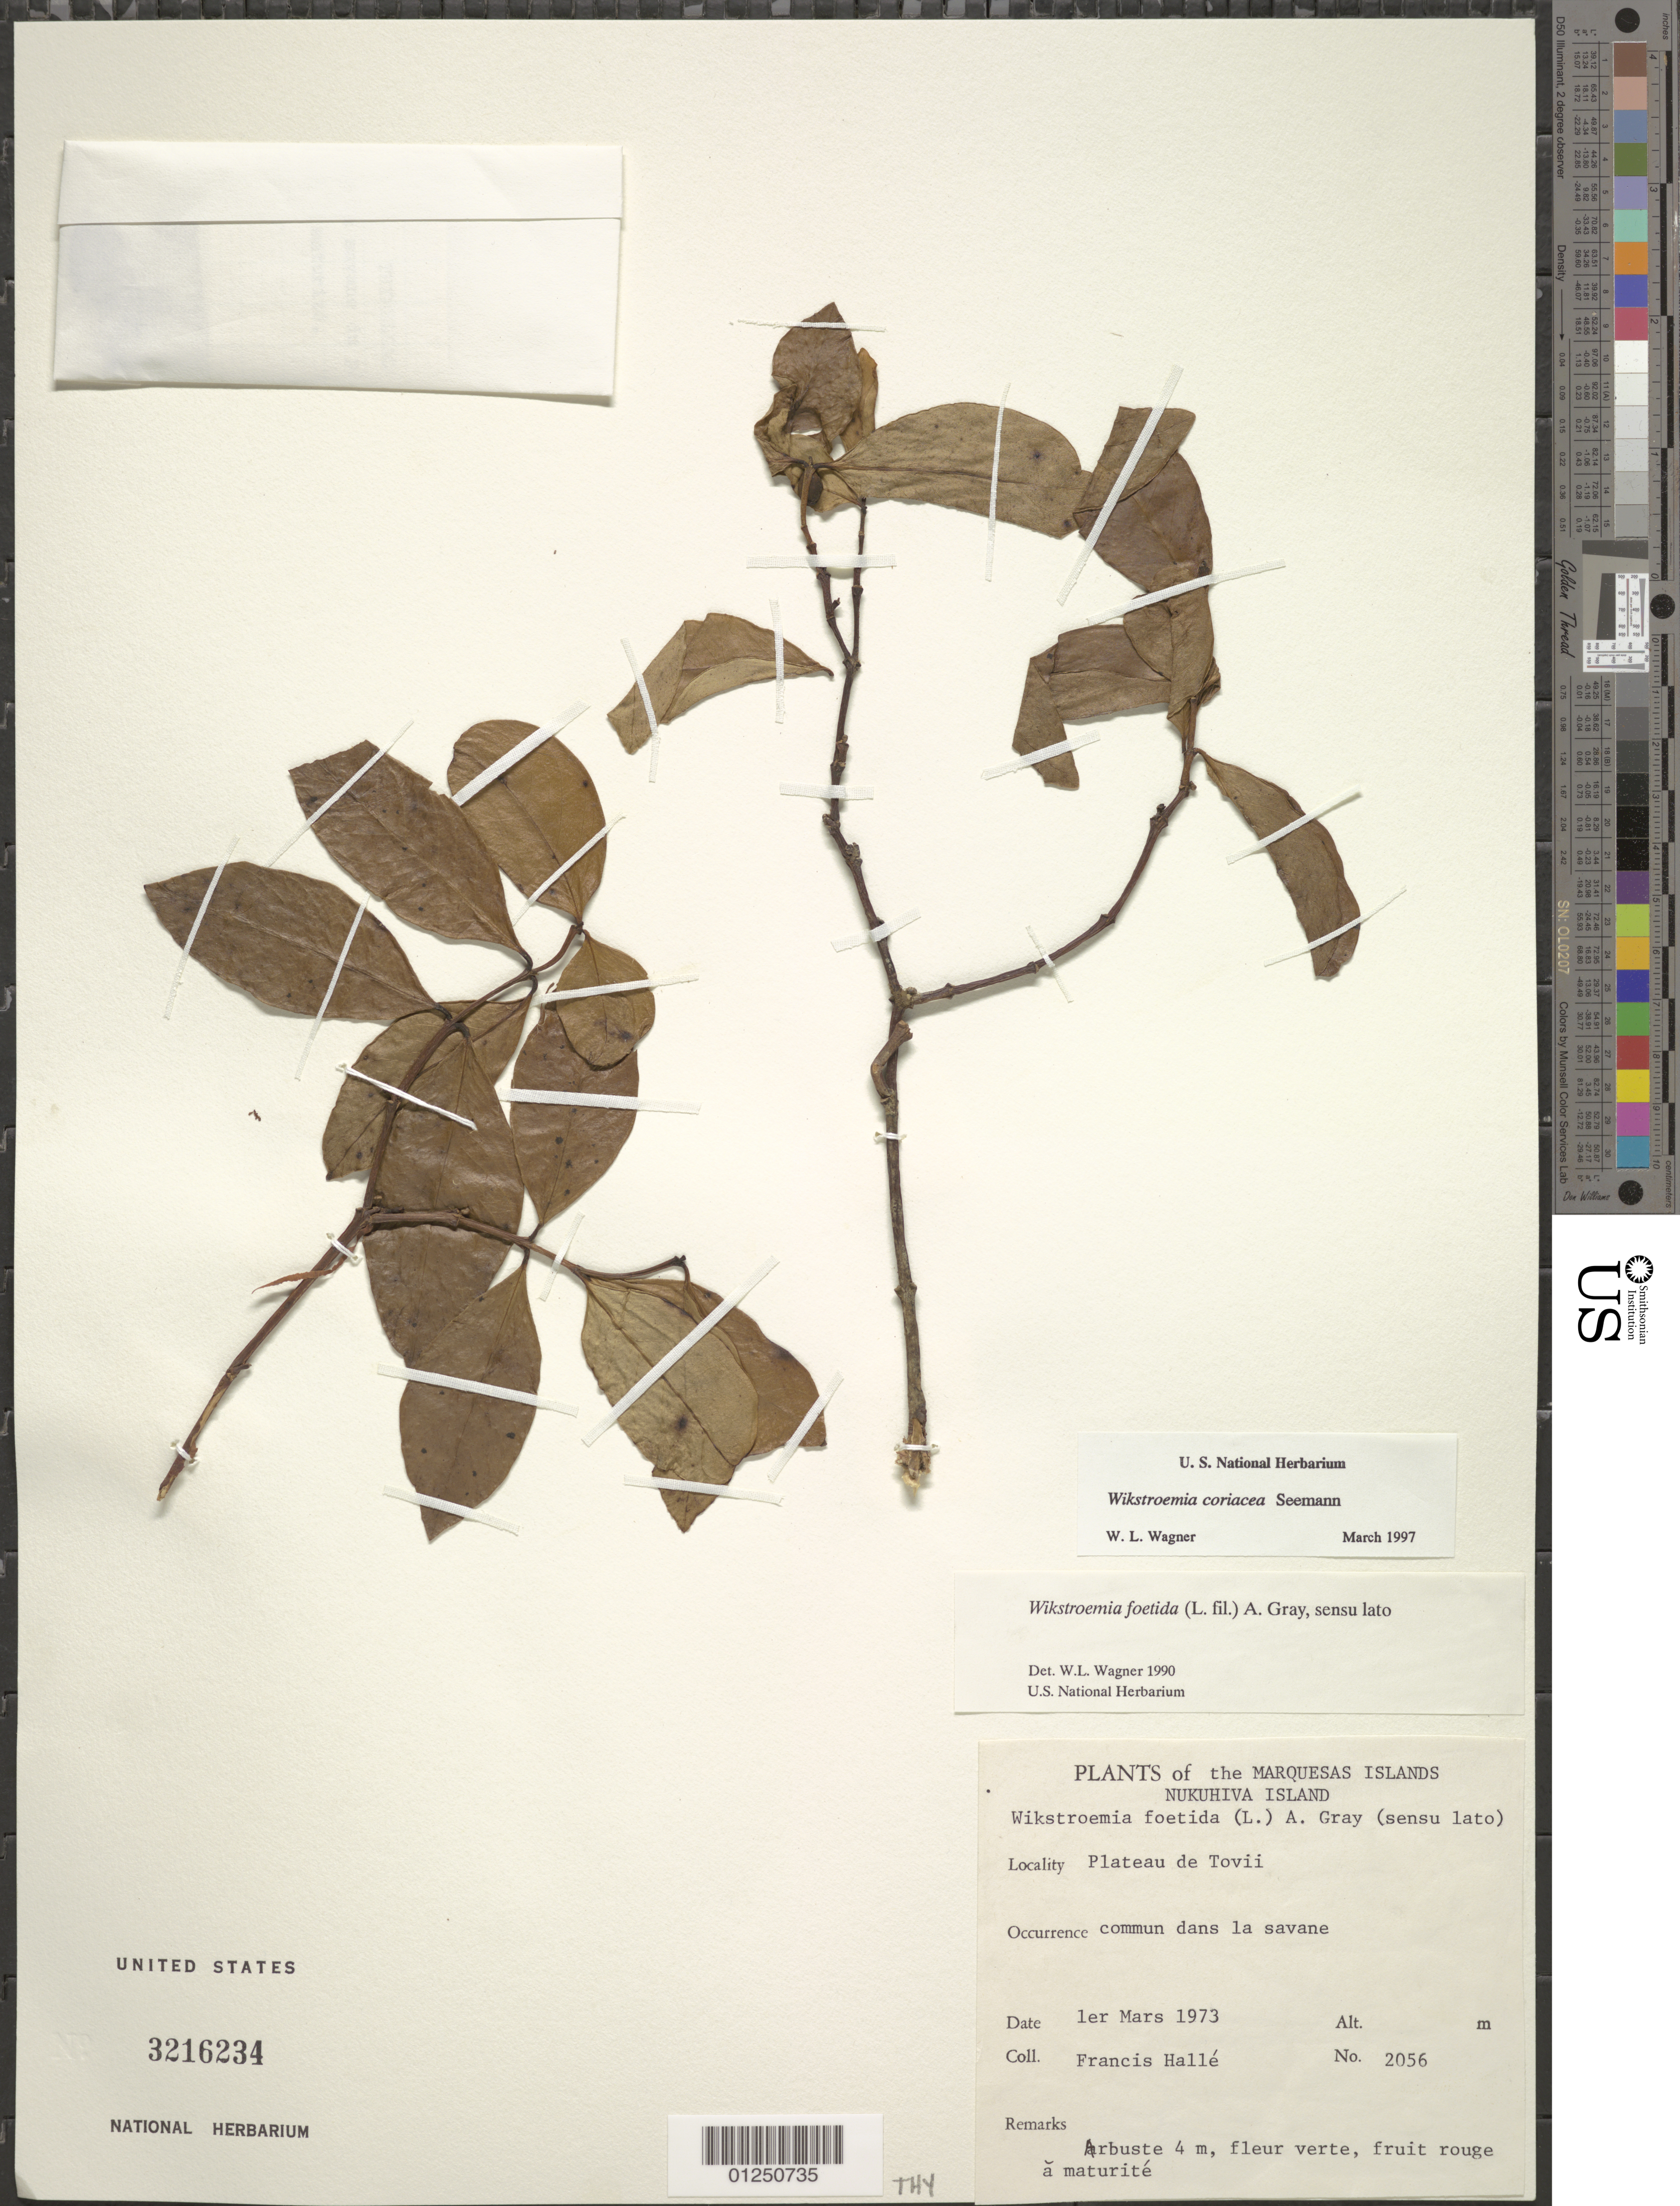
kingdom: Plantae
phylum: Tracheophyta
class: Magnoliopsida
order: Malvales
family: Thymelaeaceae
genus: Wikstroemia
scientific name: Wikstroemia coriacea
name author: Seem.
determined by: Wagner, W. L., (BOT), Smithsonian Institution - National Museum of Natural History (UNITED STATES)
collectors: F. Hallé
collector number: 2056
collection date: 1973-03-01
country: French Polynesia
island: Nuku Hiva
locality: Plateau de Toovii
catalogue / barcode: US 3216234